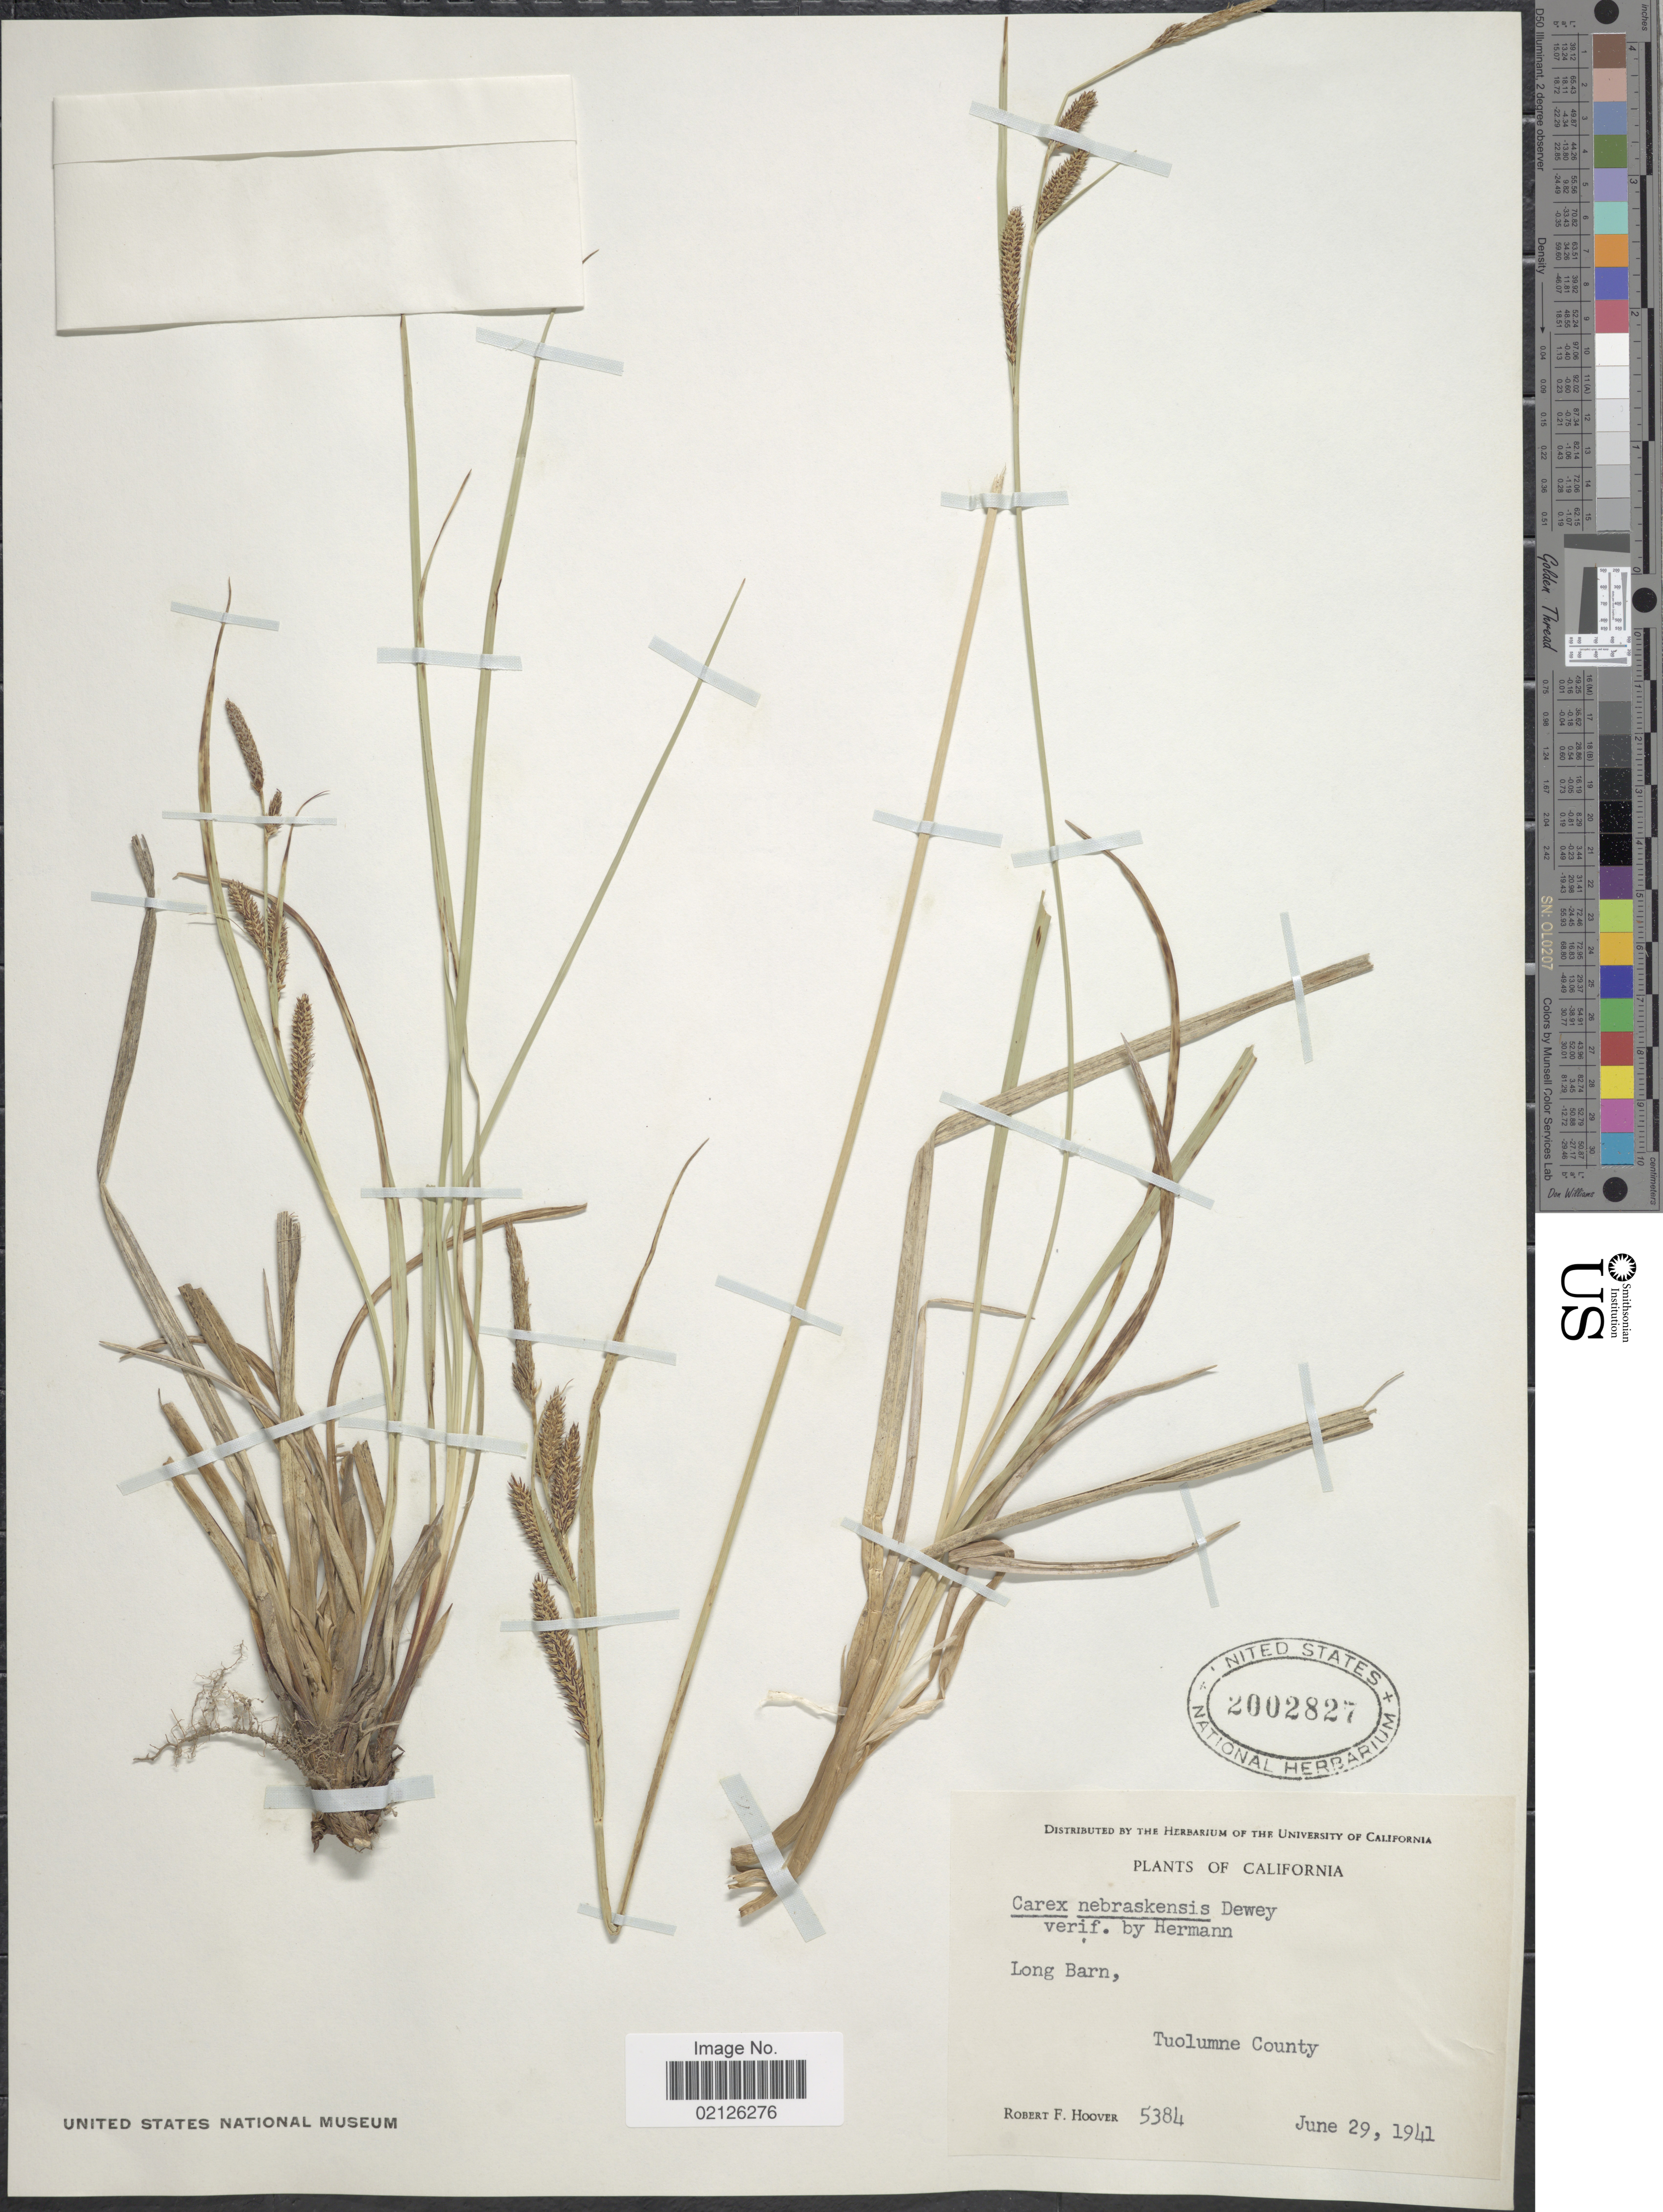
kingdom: Plantae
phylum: Tracheophyta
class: Liliopsida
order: Poales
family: Cyperaceae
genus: Carex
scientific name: Carex nebrascensis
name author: Dewey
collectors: R. F. Hoover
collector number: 5384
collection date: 1941-06-29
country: United States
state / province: California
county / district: Tuolumne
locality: Long Barn, Tuolumne County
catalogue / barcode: US 2002827